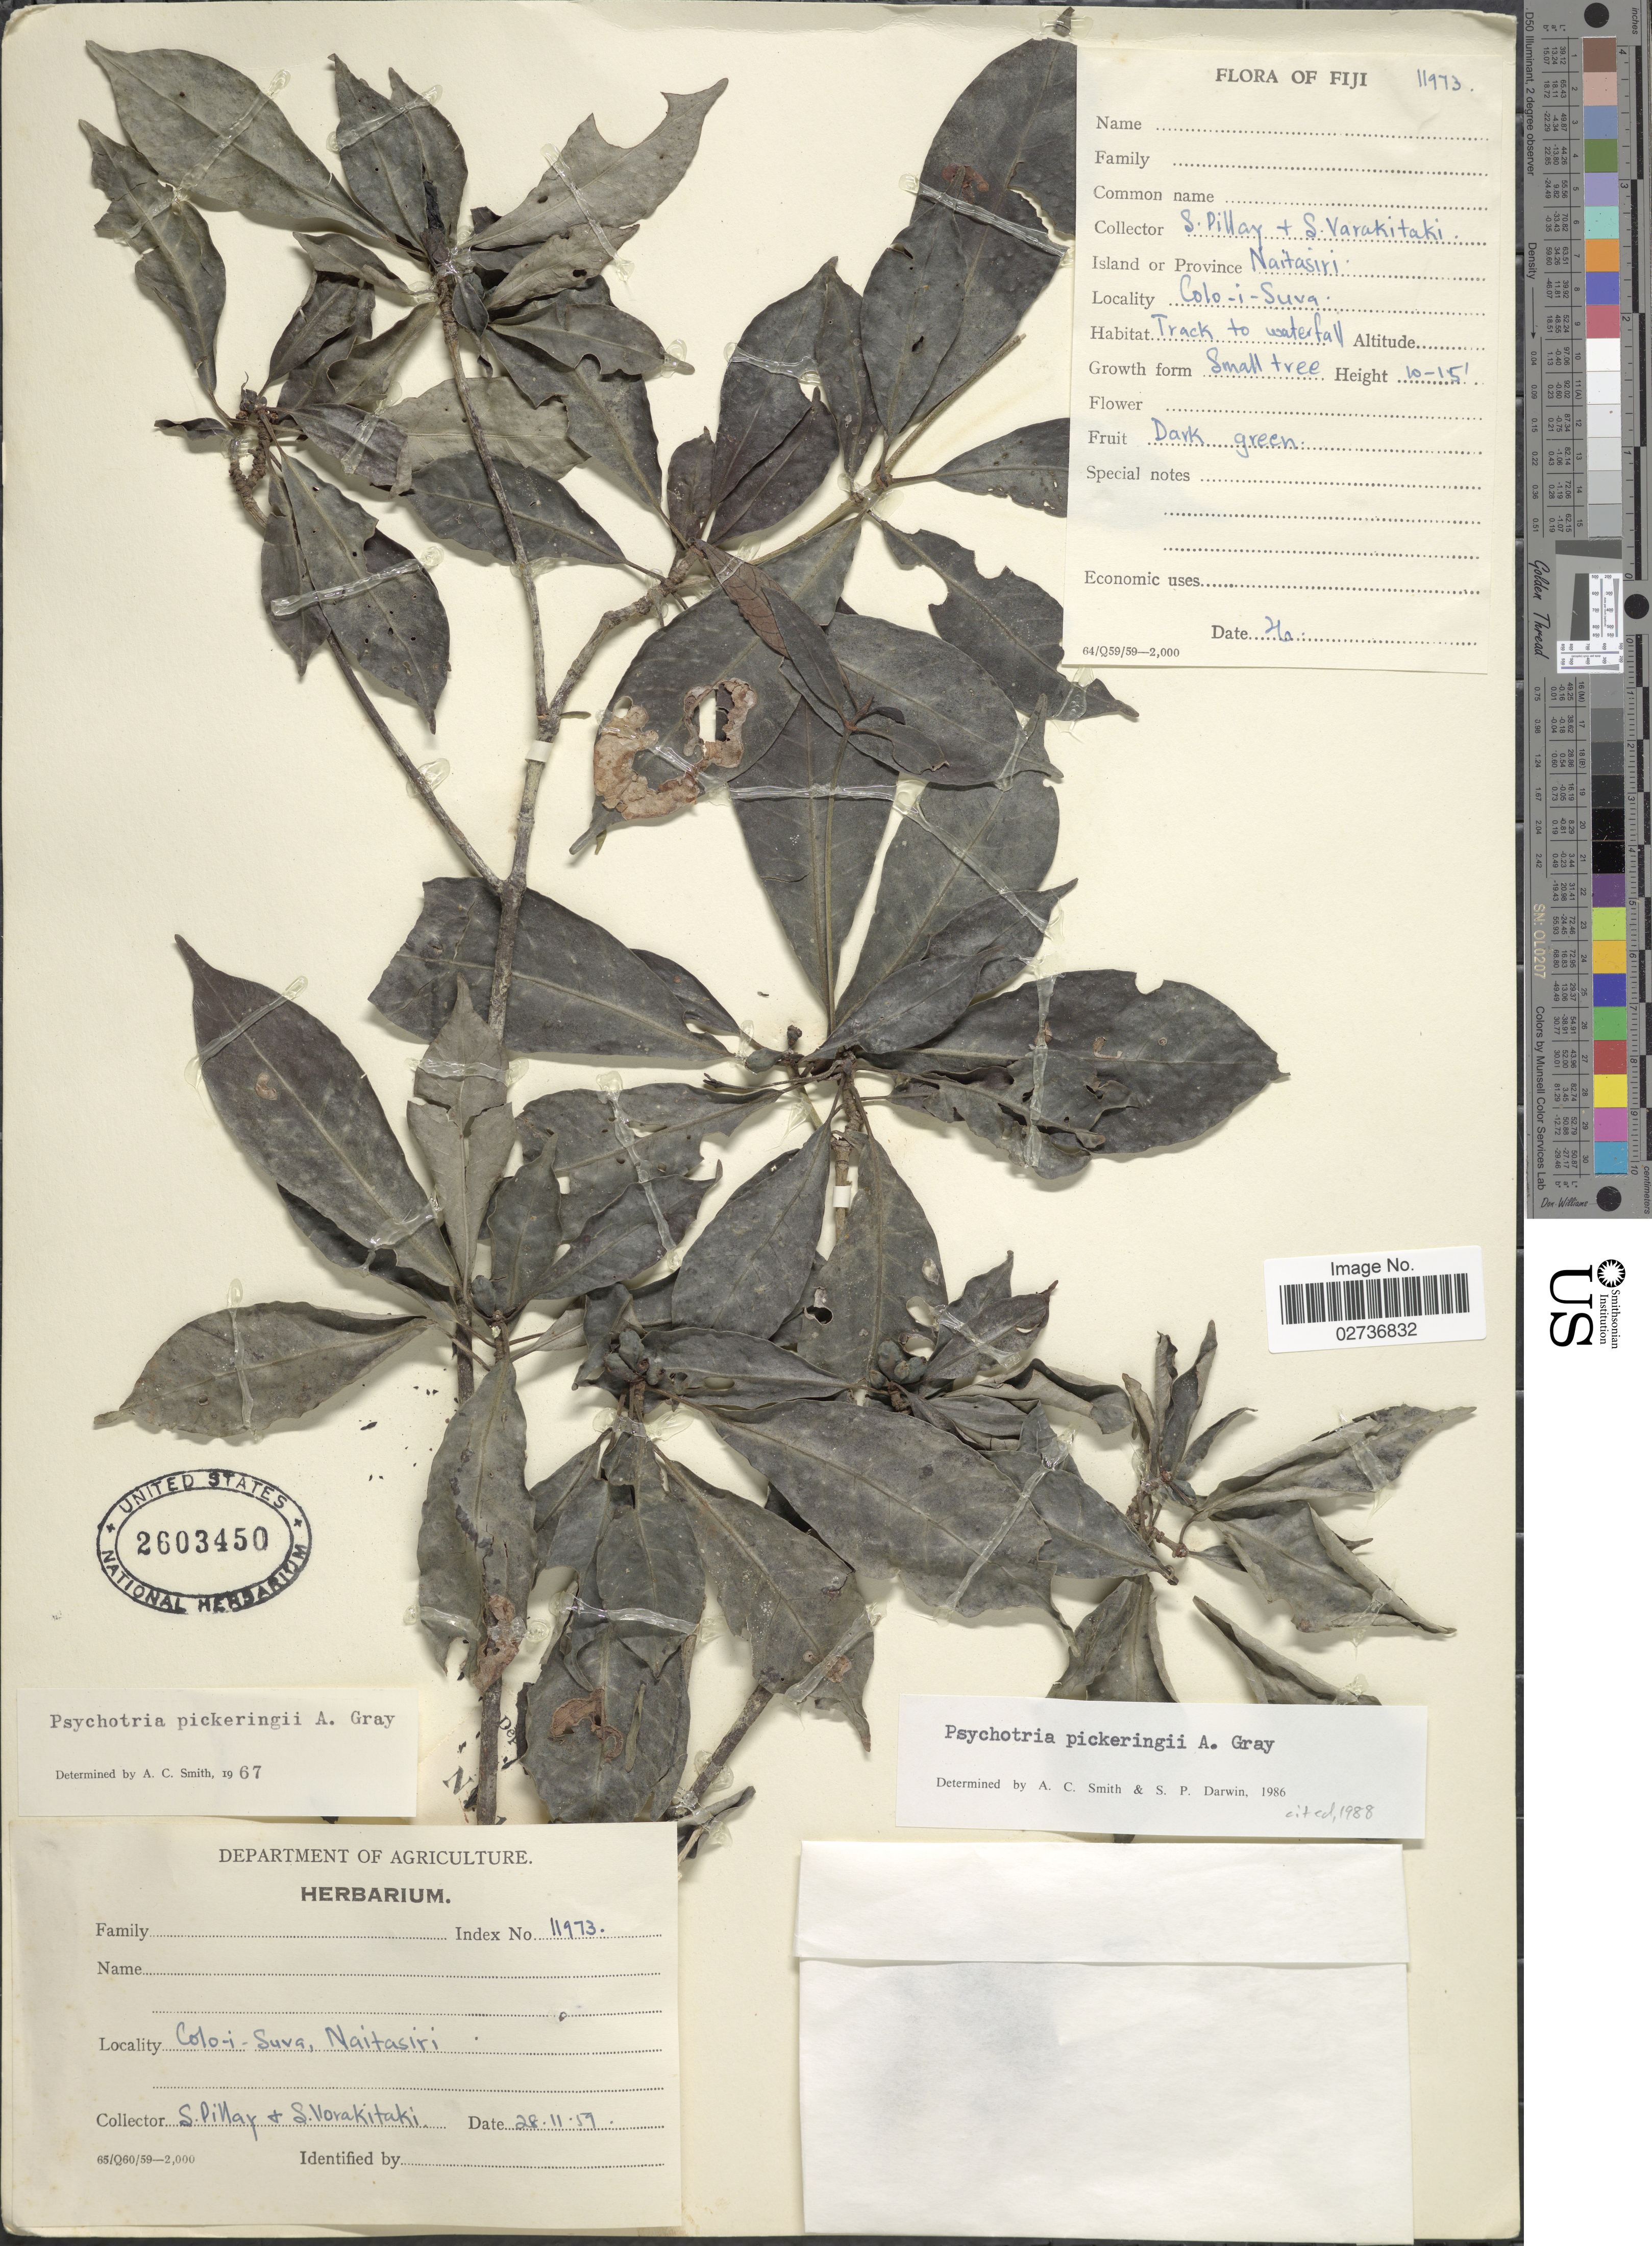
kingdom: Plantae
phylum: Tracheophyta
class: Magnoliopsida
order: Gentianales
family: Rubiaceae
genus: Psychotria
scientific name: Psychotria pickeringii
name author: A. Gray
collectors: S. Pillay & S. Varakitaki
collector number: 11973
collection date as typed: Transcribed d/m/y: 28/11/59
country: Fiji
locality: Colo-i-Suva, Naitasiri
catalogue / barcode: US 2603450